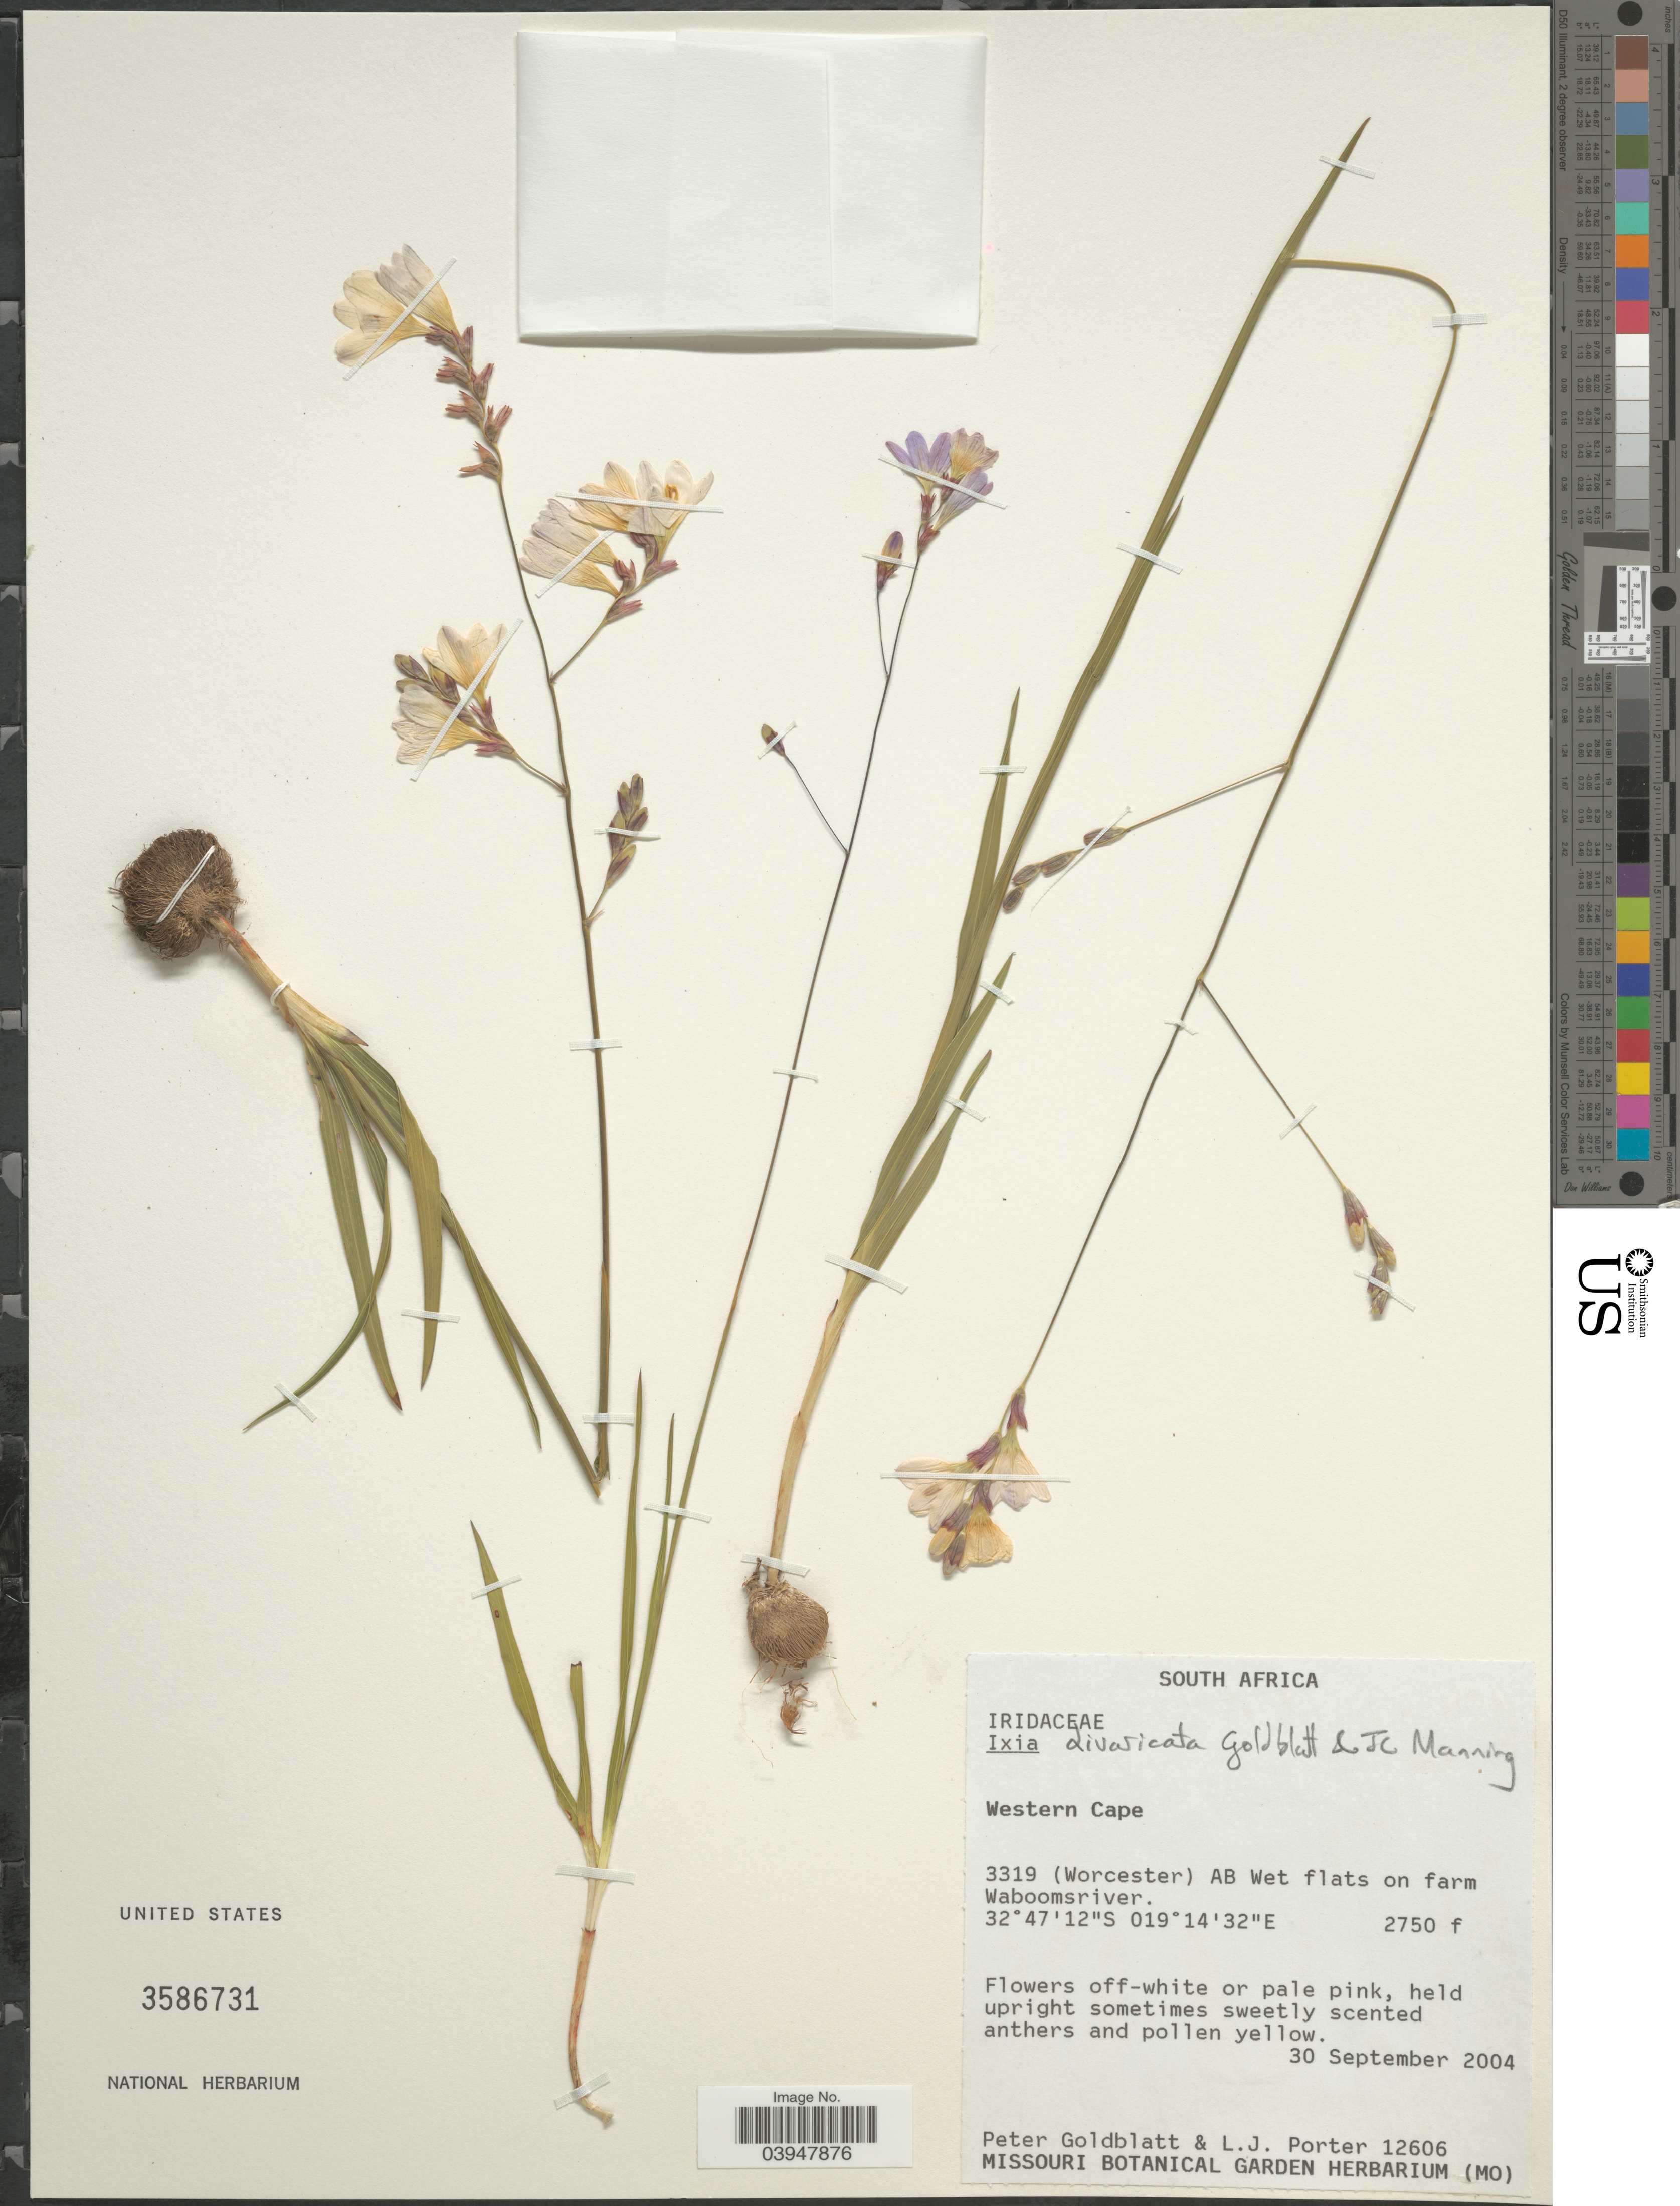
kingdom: Plantae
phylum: Tracheophyta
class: Liliopsida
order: Asparagales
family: Iridaceae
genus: Ixia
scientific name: Ixia divaricata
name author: Goldblatt & J.C. Manning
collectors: P. Goldblatt & L. Porter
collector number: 12606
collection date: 2004-09-30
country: South Africa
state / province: Western Cape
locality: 3319 (Worcester) AB Wet flats on farm Waboomsriver.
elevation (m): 838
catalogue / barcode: US 3586731